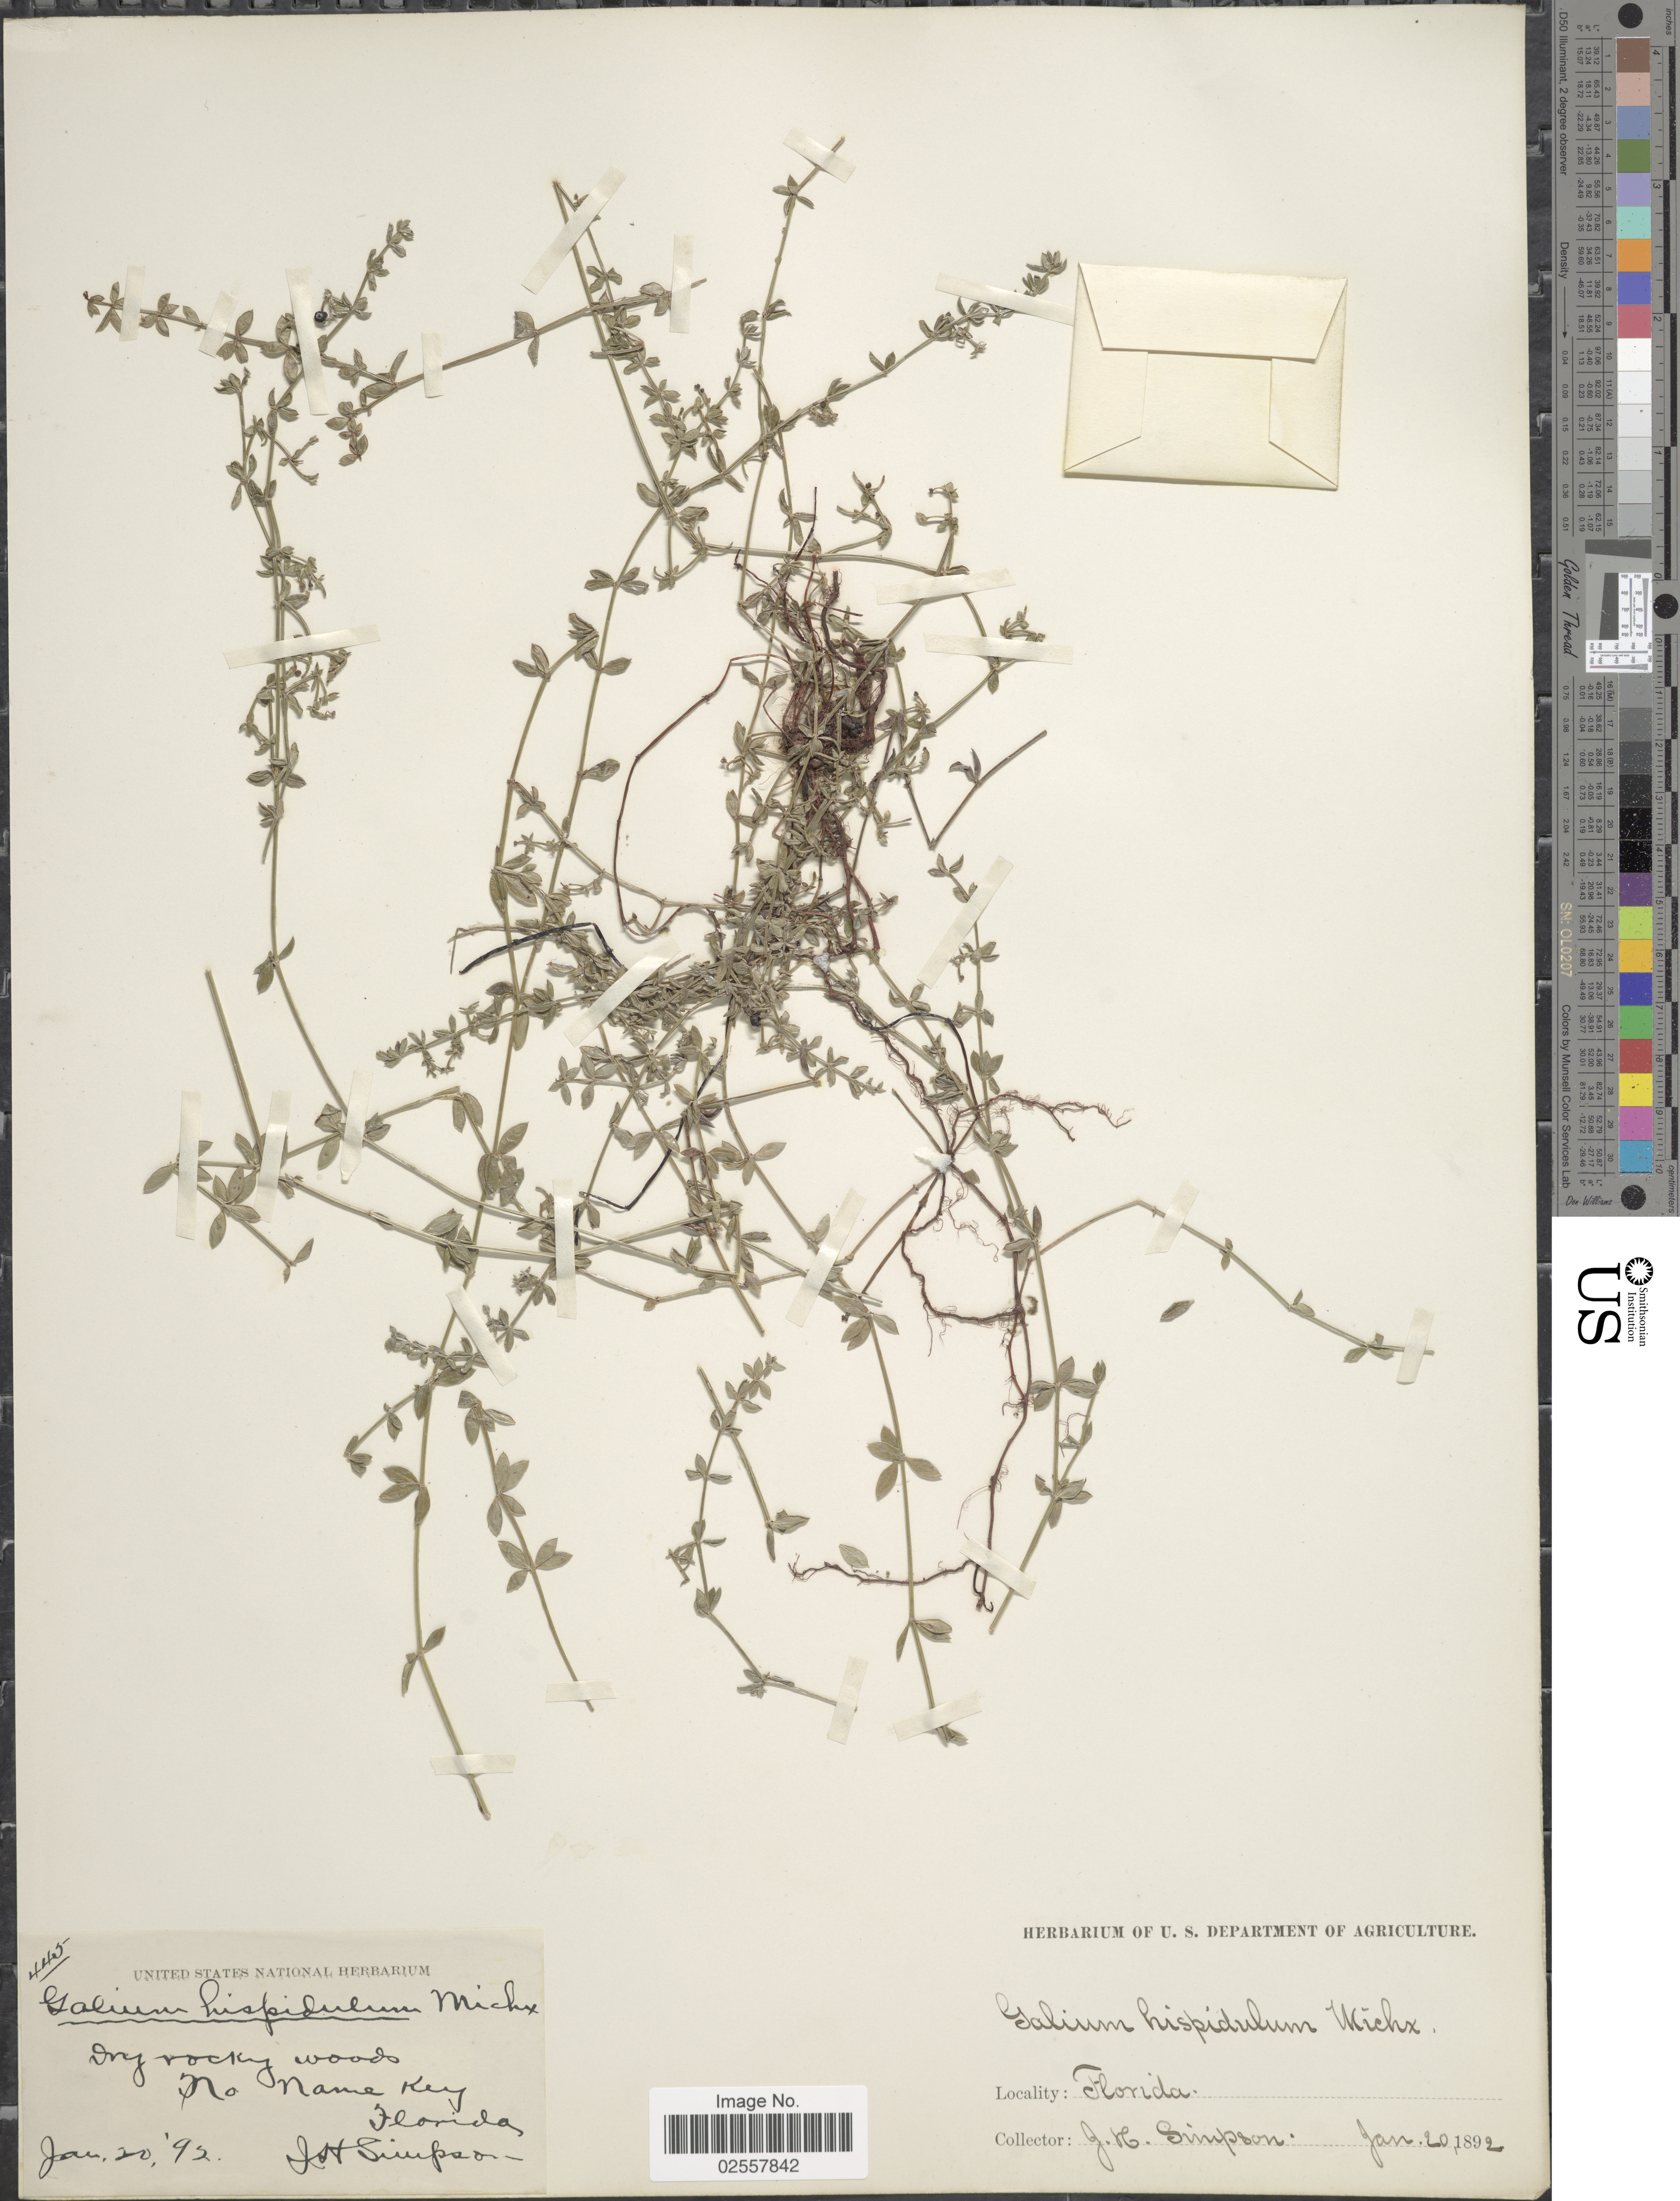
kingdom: Plantae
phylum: Tracheophyta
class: Magnoliopsida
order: Gentianales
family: Rubiaceae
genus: Galium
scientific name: Galium hispidulum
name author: Michx.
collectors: J. H. Simpson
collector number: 445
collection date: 1892-01-20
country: United States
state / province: Florida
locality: Dry rocky woods, No Name Key